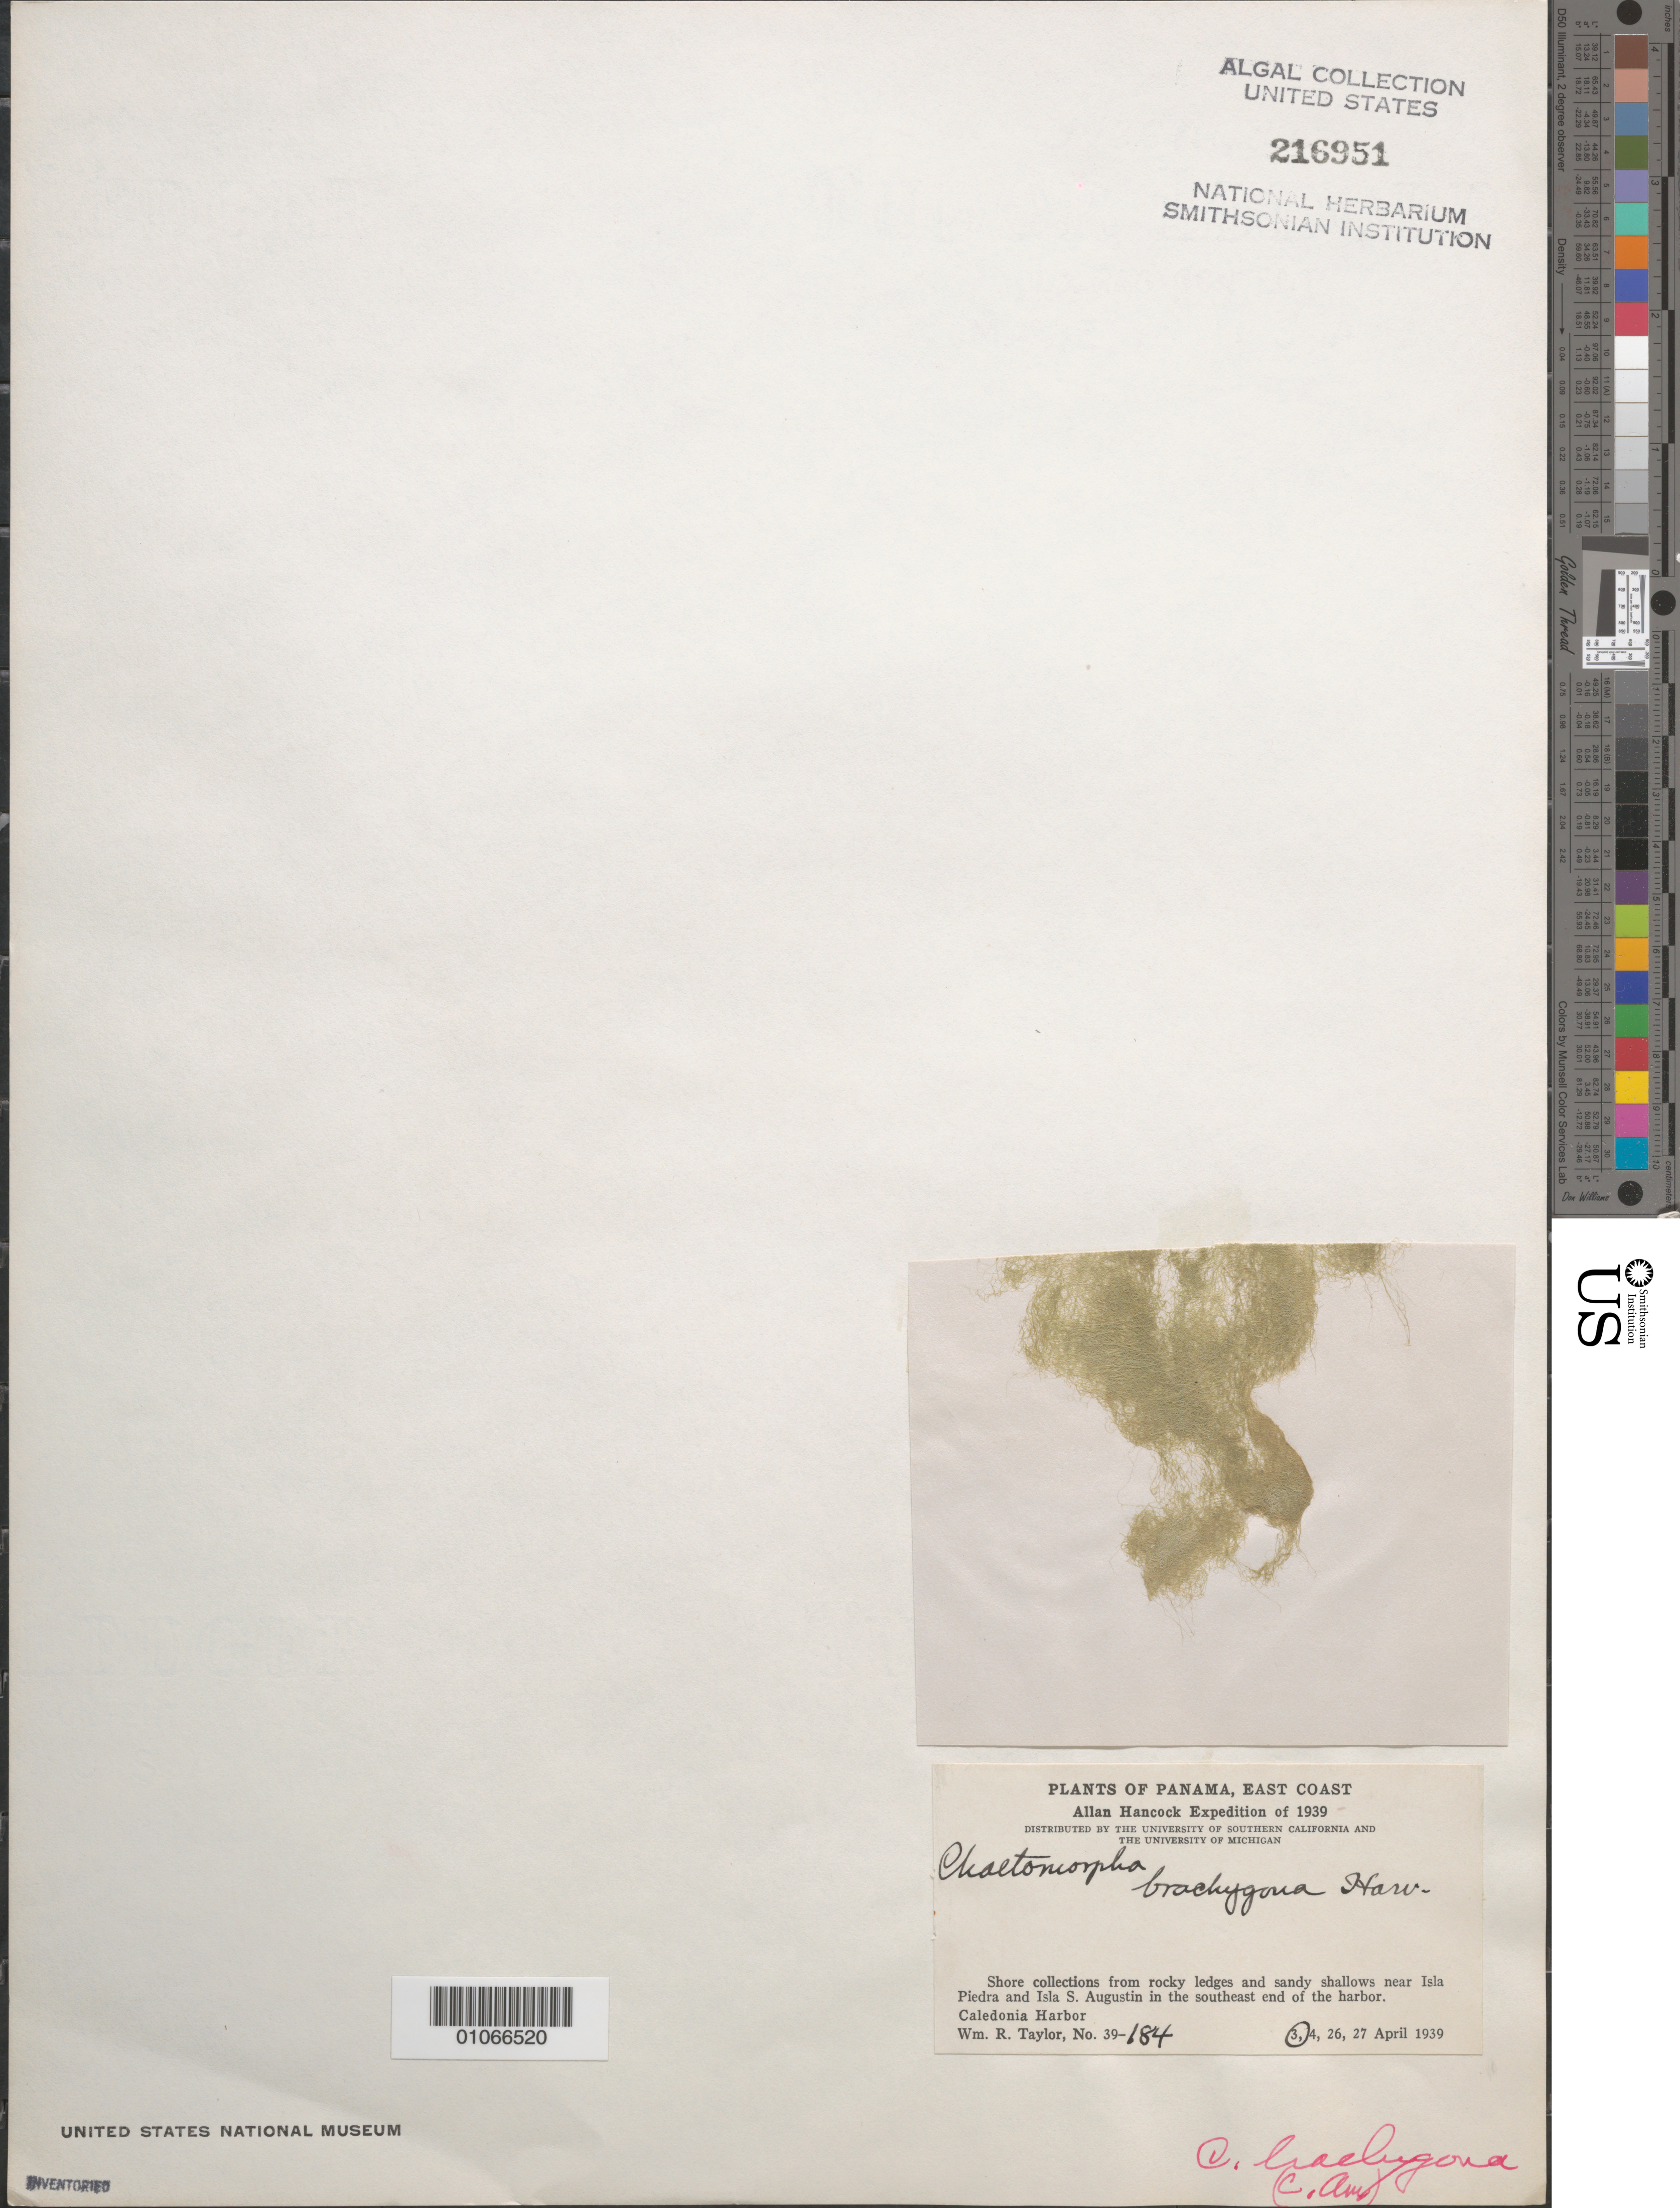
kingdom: Plantae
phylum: Chlorophyta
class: Ulvophyceae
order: Cladophorales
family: Cladophoraceae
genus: Chaetomorpha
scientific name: Chaetomorpha brachygona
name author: Harv.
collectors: W. R. Taylor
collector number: WRT 39-184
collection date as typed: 03 Apr 1939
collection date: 1939-04-03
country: Panama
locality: Southeast Caledonia Harbor, near Isla Piedra and Isla San Augustin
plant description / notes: Allan Hancock Expedition of 1939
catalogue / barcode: US 216951